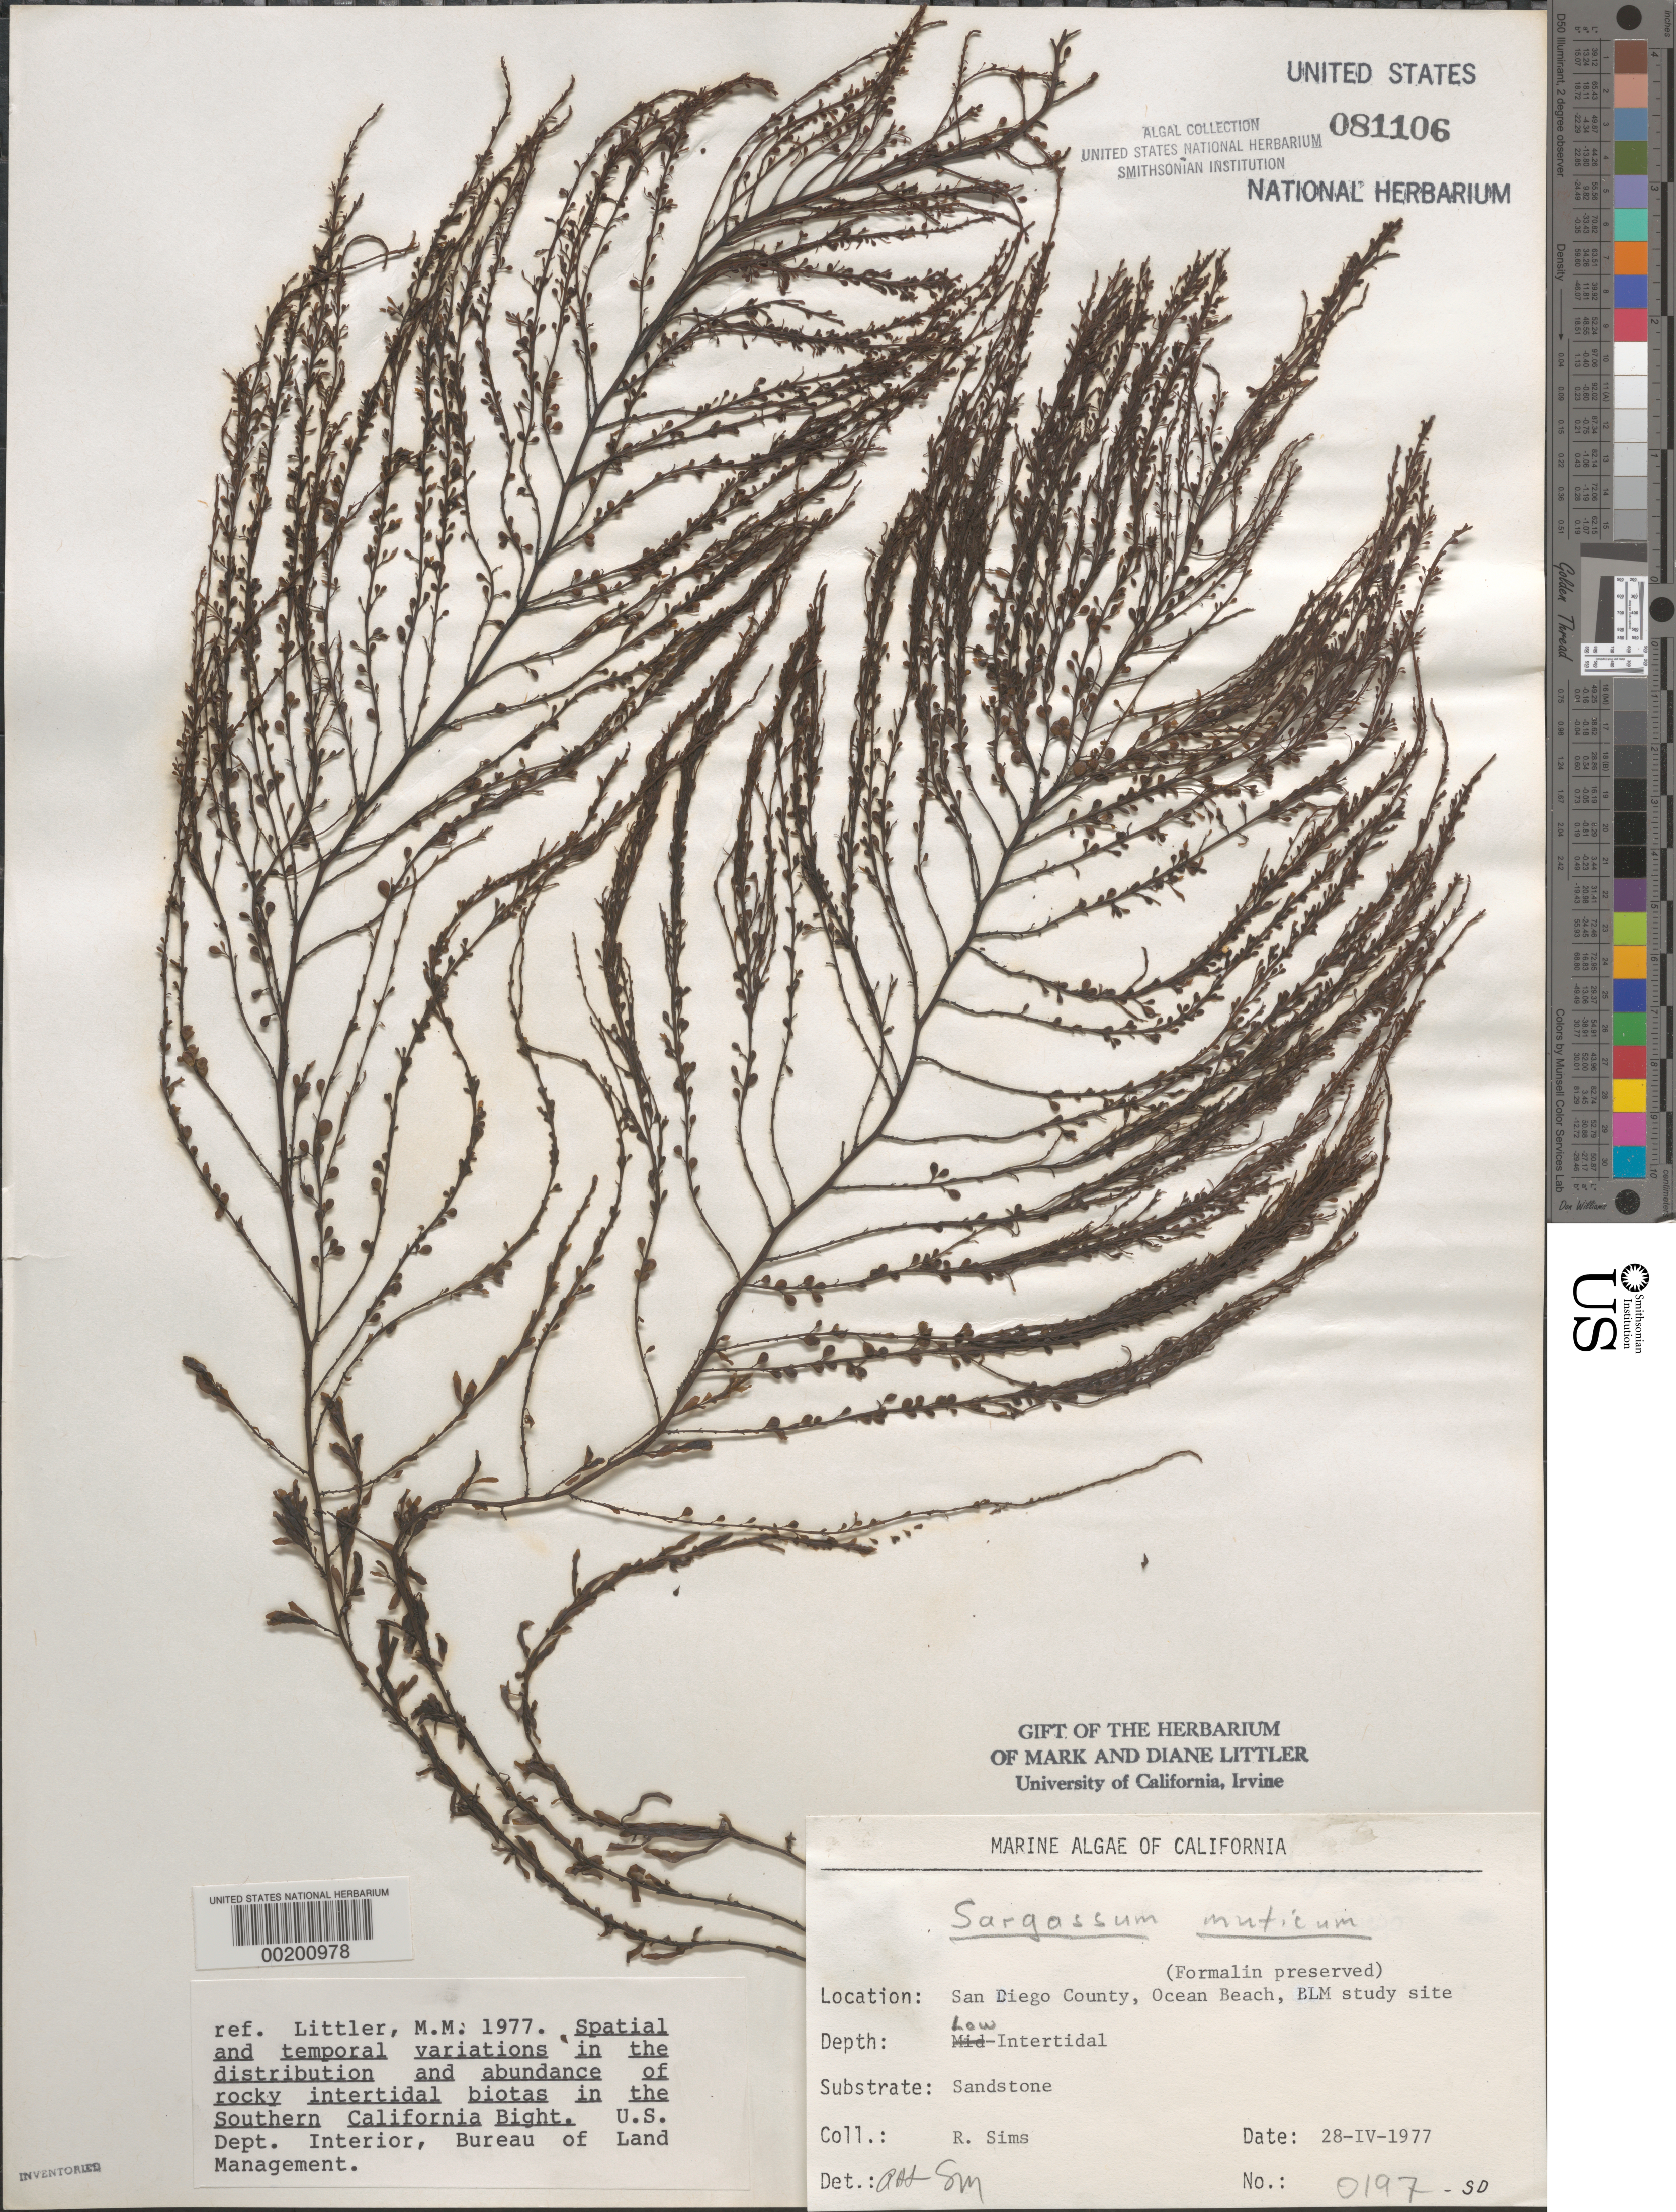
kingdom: Chromista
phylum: Ochrophyta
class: Phaeophyceae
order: Fucales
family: Sargassaceae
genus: Sargassum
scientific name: Sargassum muticum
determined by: Sims, Robert H.; Murray, S. N.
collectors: R. H. Sims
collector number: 0197-sd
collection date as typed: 28 Apr 1977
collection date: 1977-04-28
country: United States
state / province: California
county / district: San Diego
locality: End of Del Monte Street, Ocean Beach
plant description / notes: BLM-SOCALBIGHT Rocky Intertidal Survey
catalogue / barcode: US 81106